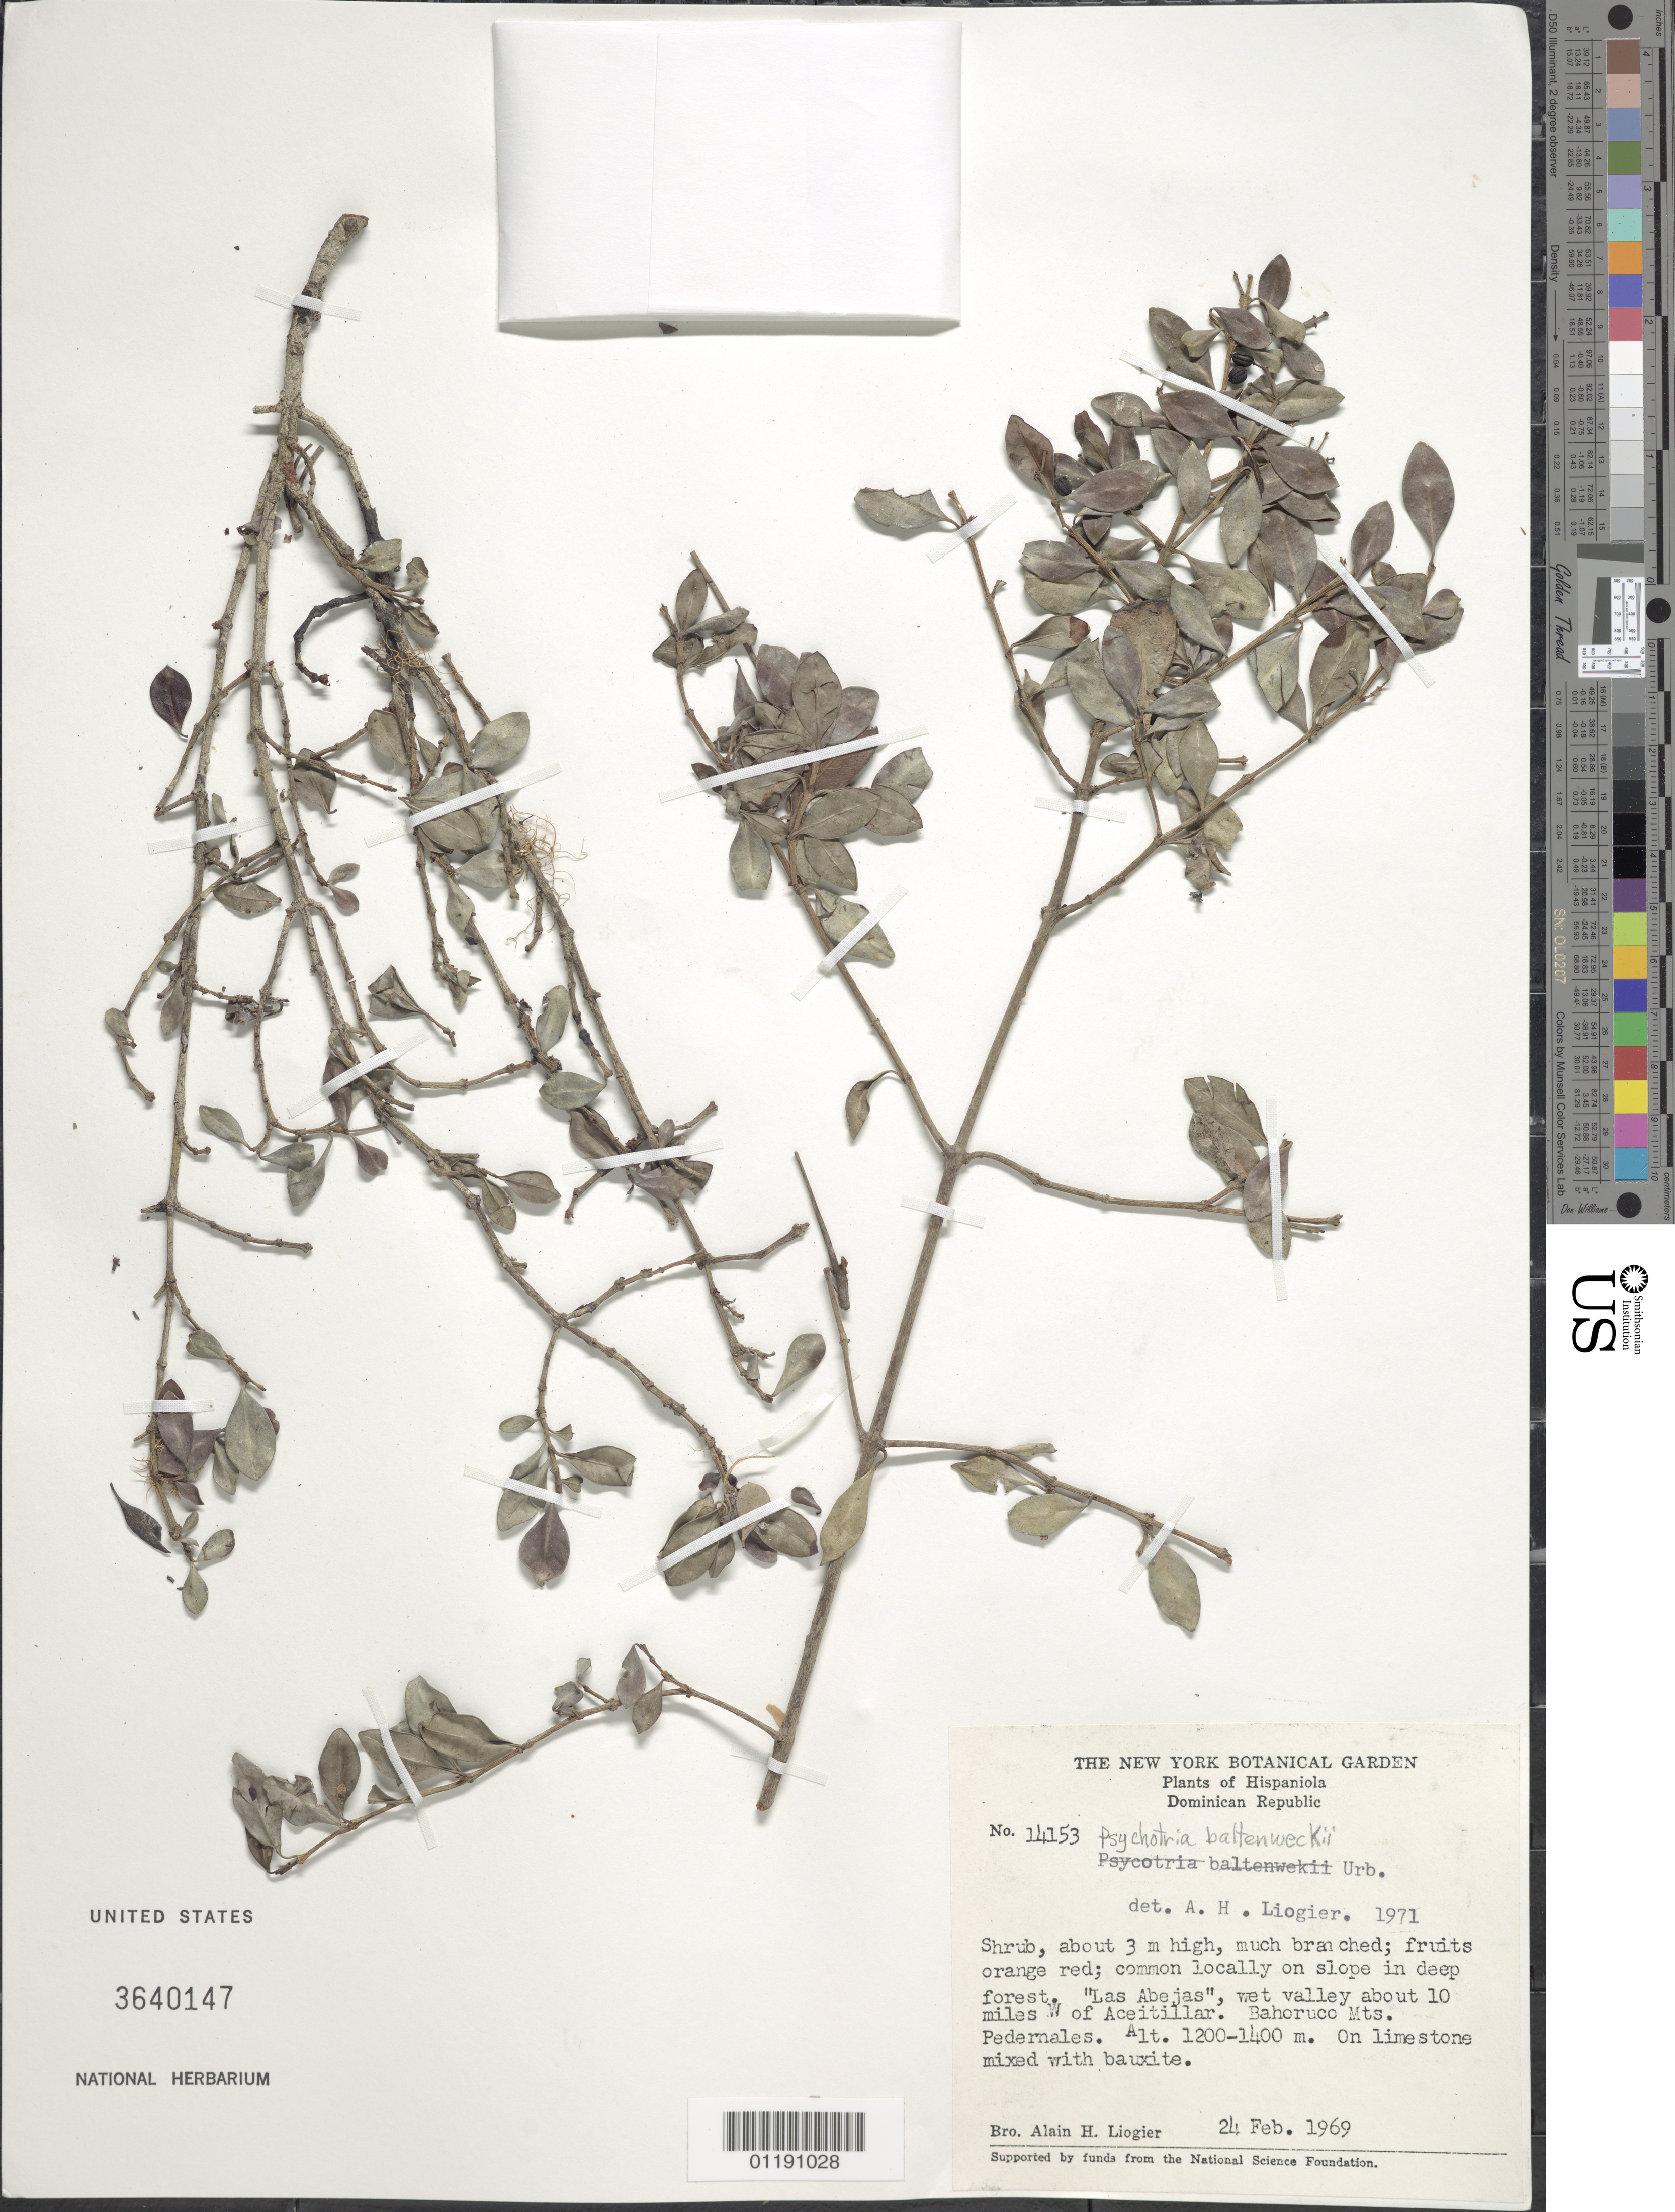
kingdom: Plantae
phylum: Tracheophyta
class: Magnoliopsida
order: Gentianales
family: Rubiaceae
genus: Psychotria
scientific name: Psychotria baltenweckii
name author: Urb.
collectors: A. H. Liogier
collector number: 14153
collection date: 1969-02-24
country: Dominican Republic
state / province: Pedernales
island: Hispaniola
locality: "Las Abejas", wet valley about 10 miles W of Aceitillar. Bahoruco Mts.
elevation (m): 1200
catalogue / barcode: US 3640147